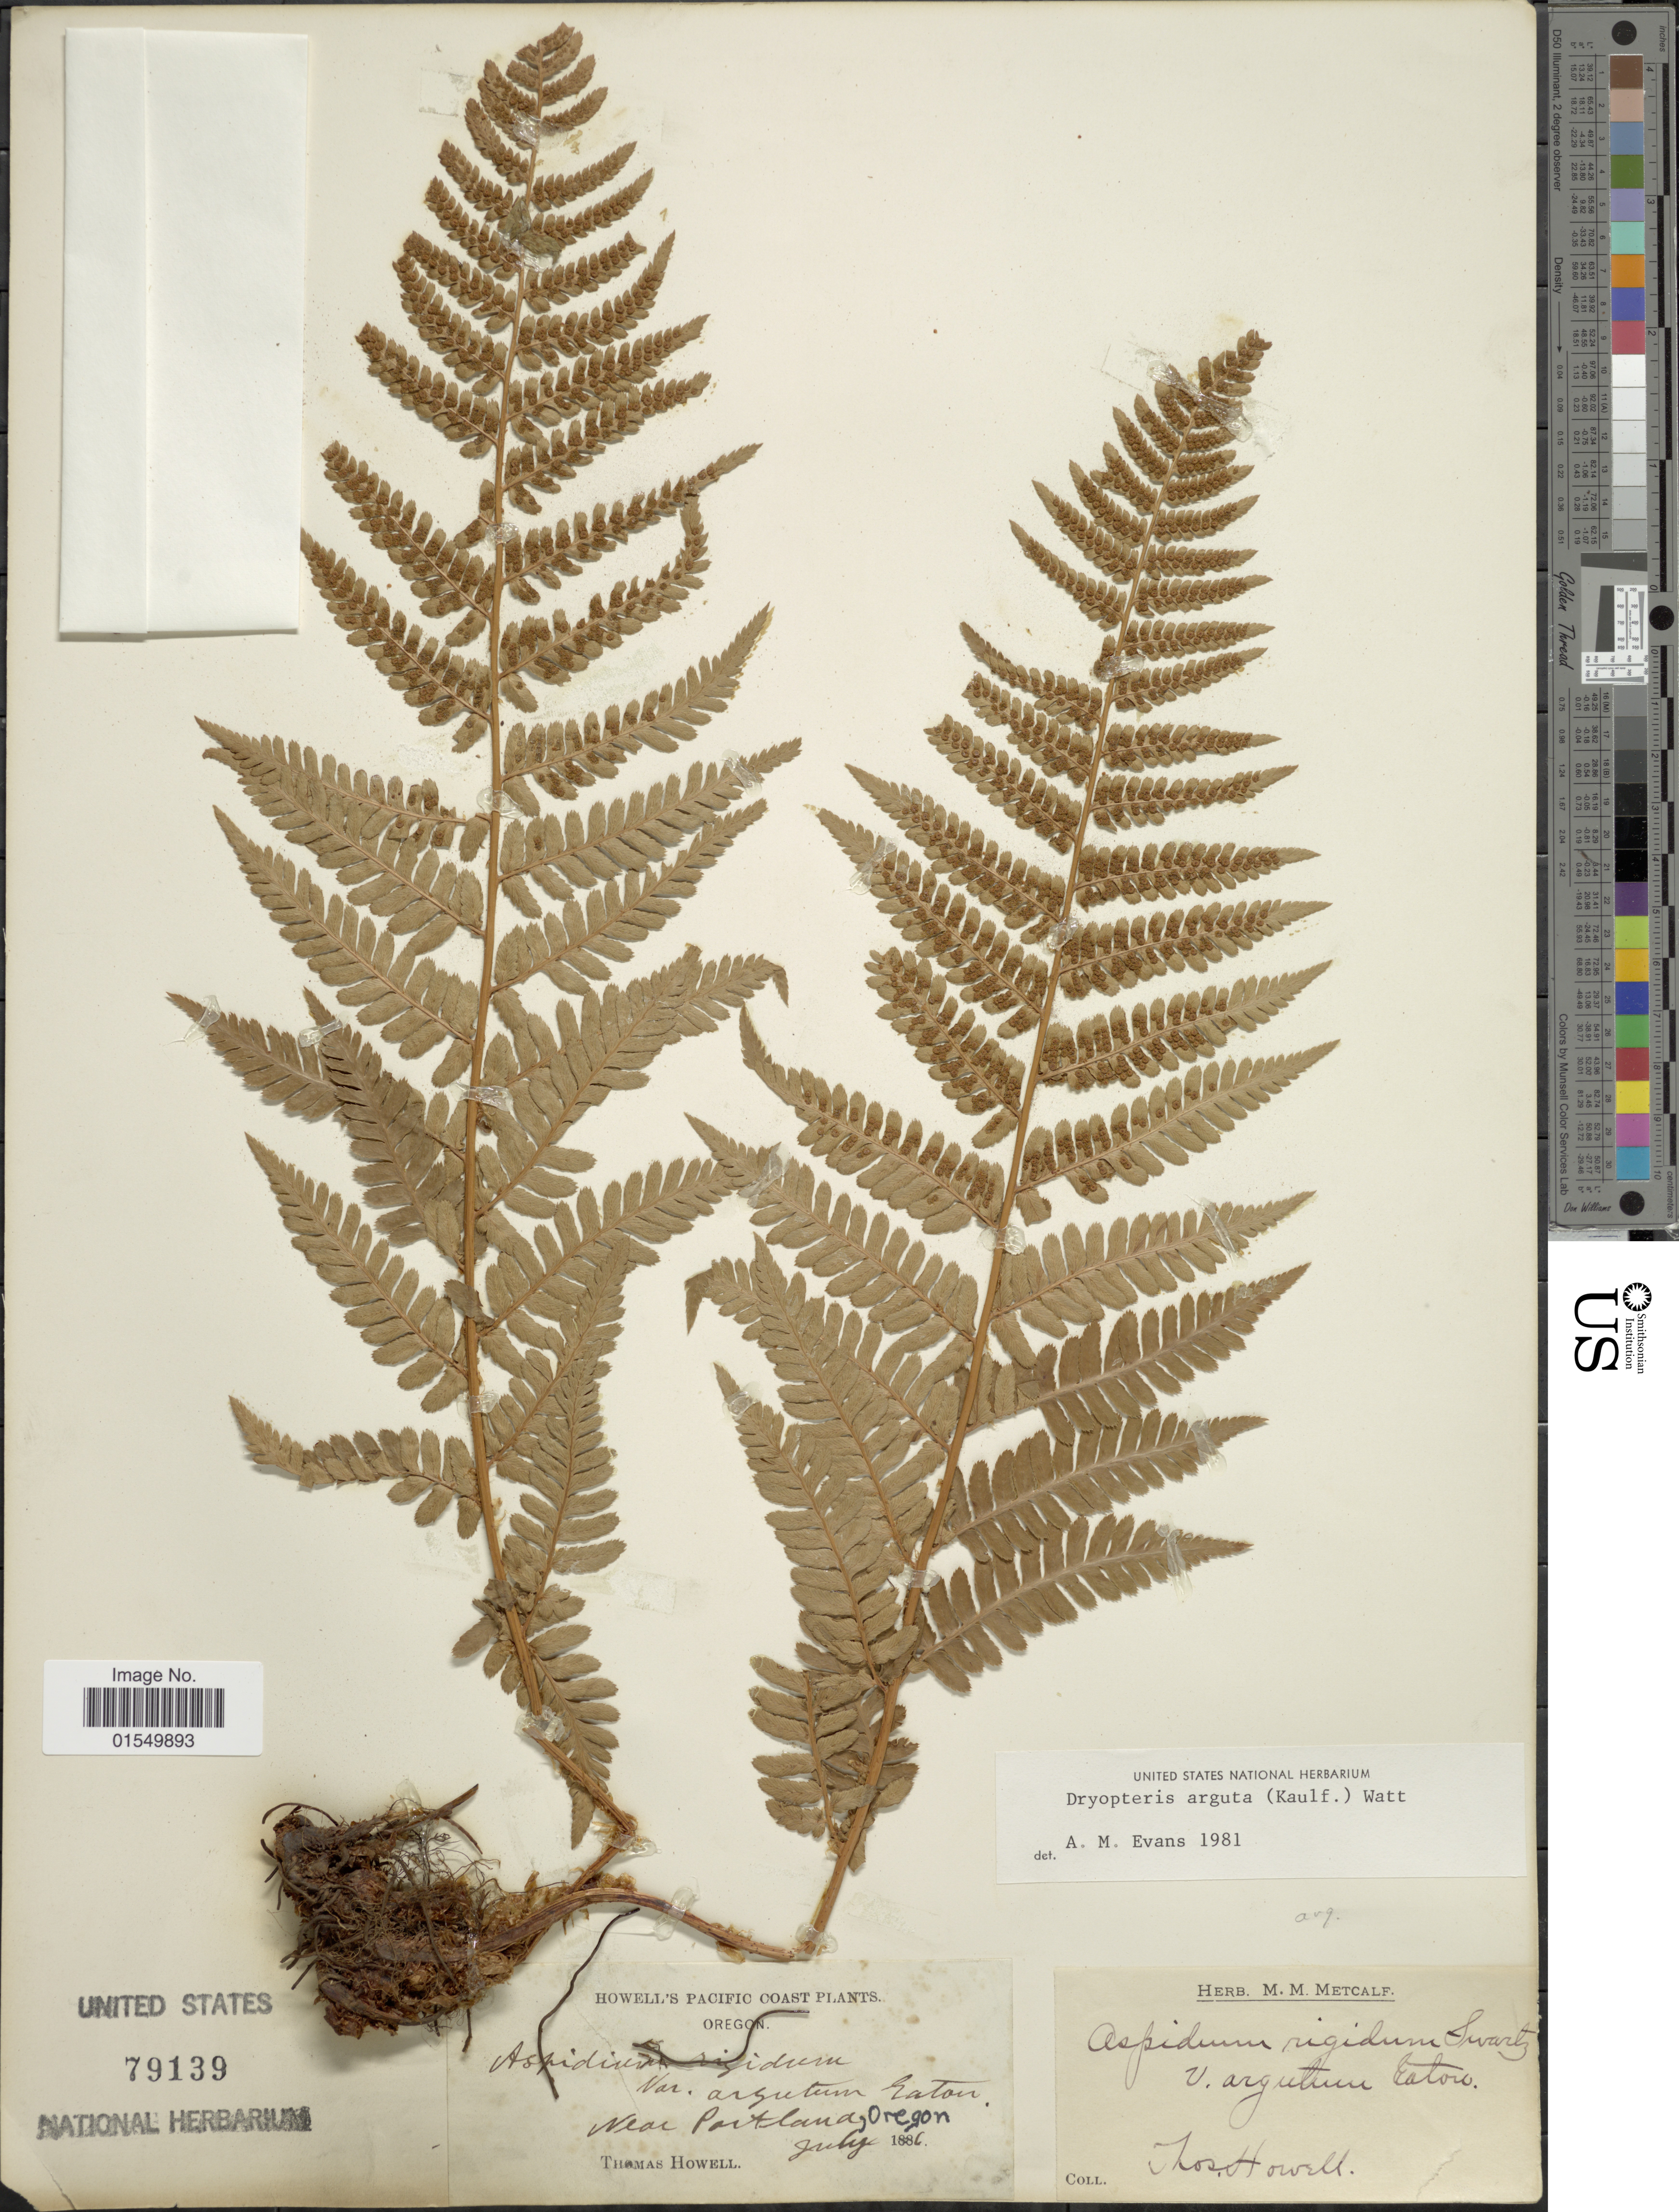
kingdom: Plantae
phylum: Tracheophyta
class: Polypodiopsida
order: Polypodiales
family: Dryopteridaceae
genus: Dryopteris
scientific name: Dryopteris arguta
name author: (Kaulf.) Maxon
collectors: T. Howell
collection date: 1886-07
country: United States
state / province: Oregon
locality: Near Portland, Oregon, Pacific Coast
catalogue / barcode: US 79139